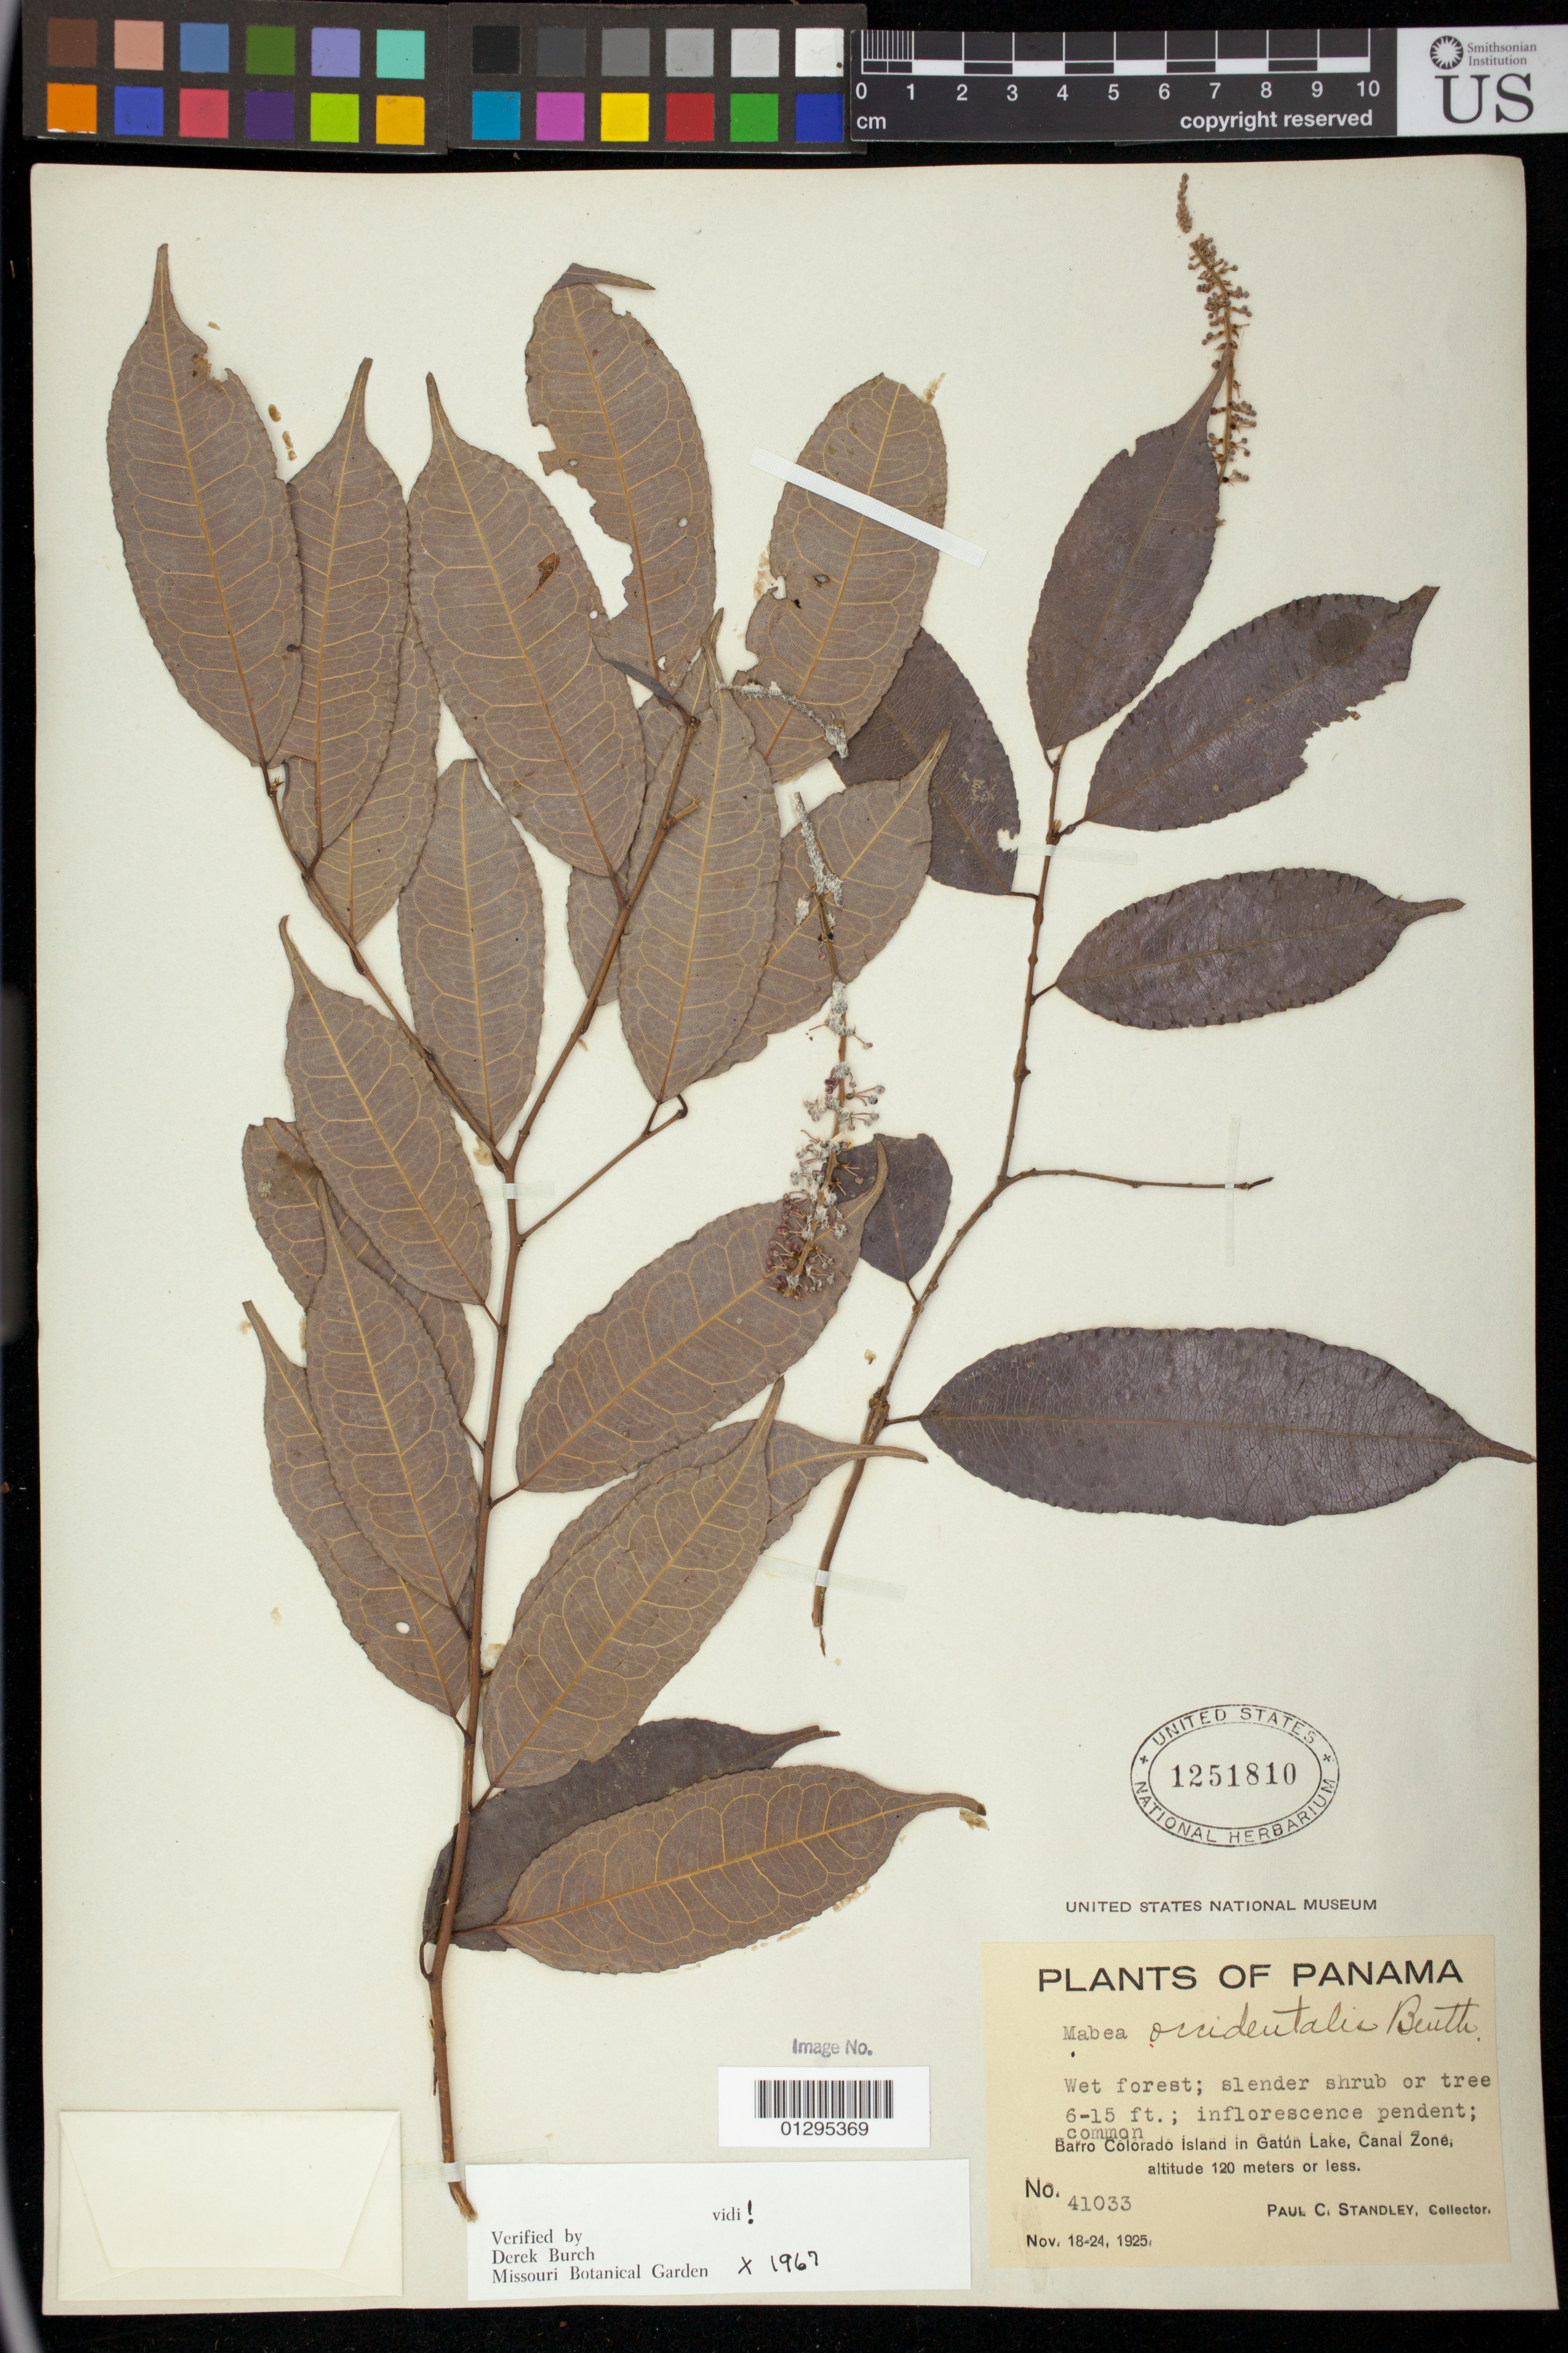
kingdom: Plantae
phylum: Tracheophyta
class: Magnoliopsida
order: Malpighiales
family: Euphorbiaceae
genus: Mabea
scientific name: Mabea occidentalis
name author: Benth.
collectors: P. C. Standley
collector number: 41033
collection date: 1925-11-18/1925-11-24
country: Panama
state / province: Panamá Oeste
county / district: Canal Zone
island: Barro Colorado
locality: Barro Colorado Island in Gatun Lake, Canal Zone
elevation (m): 0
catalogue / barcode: US 1251810